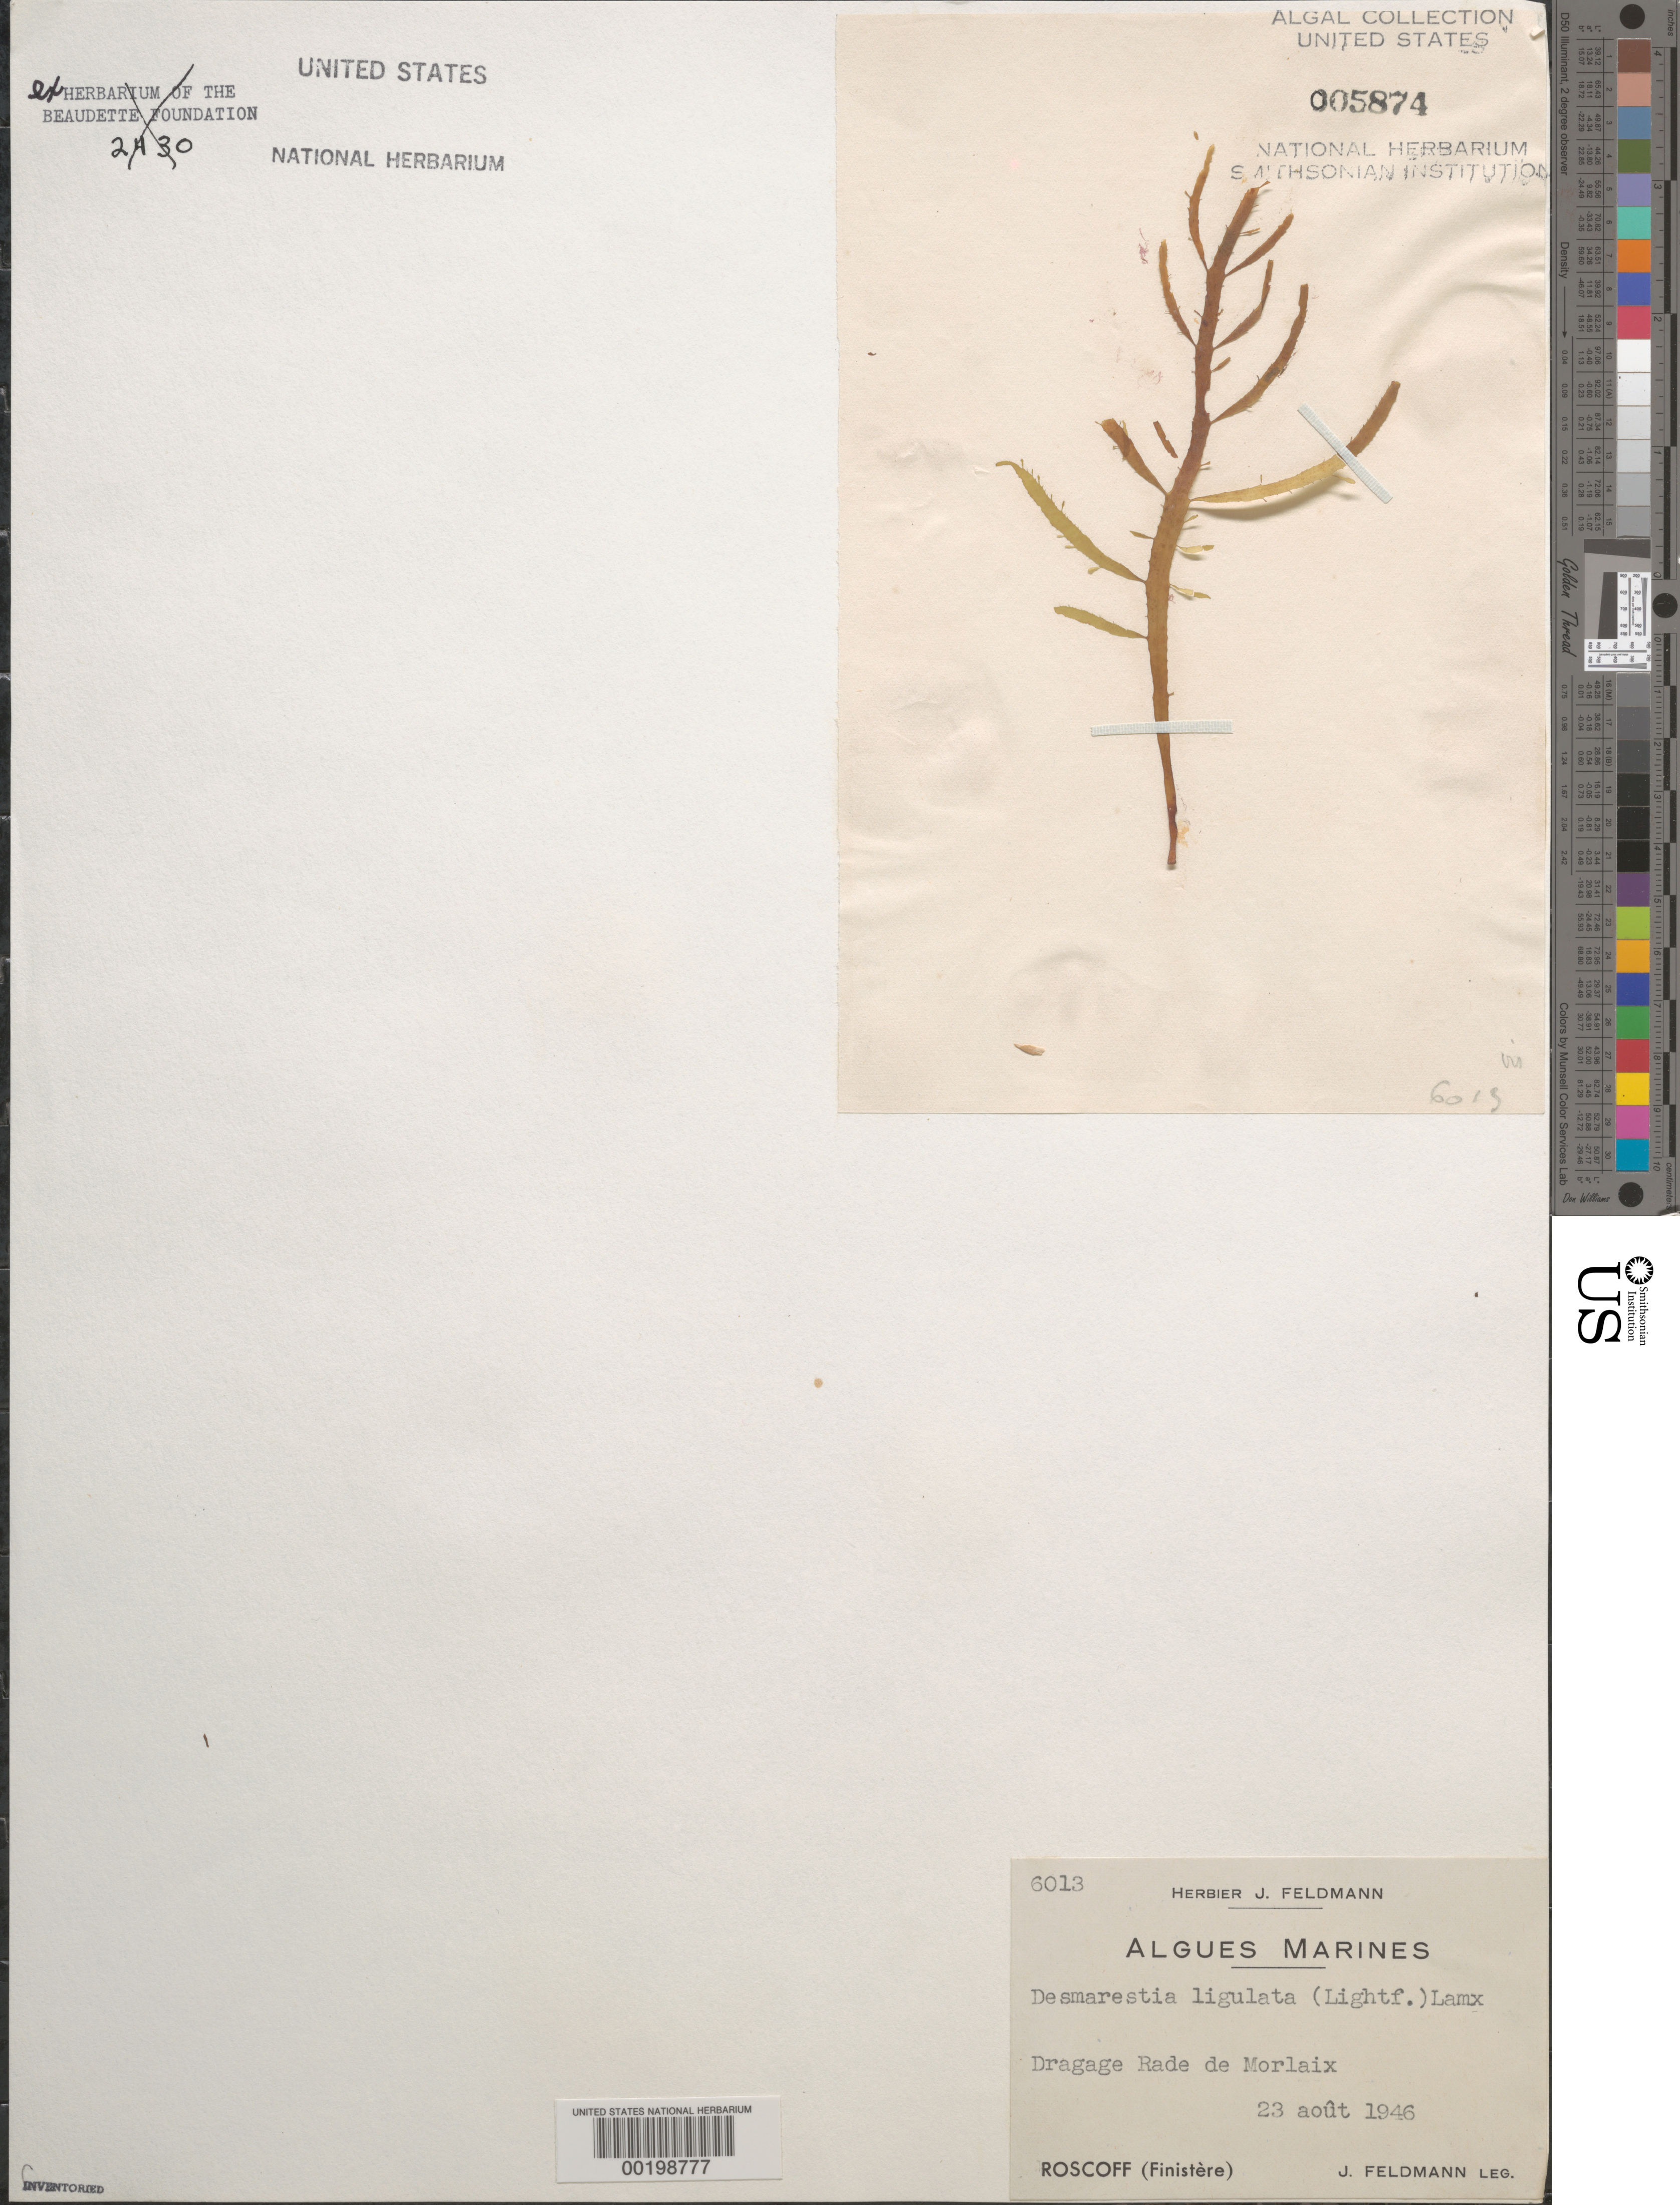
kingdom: Chromista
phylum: Ochrophyta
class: Phaeophyceae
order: Desmarestiales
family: Desmarestiaceae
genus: Desmarestia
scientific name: Desmarestia ligulata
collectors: J. Feldmann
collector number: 6013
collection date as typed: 23 Aug 1946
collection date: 1946-08-23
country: France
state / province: Bretagne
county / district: Finistère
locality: Roscoff, rade de morlaix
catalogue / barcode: US 5874